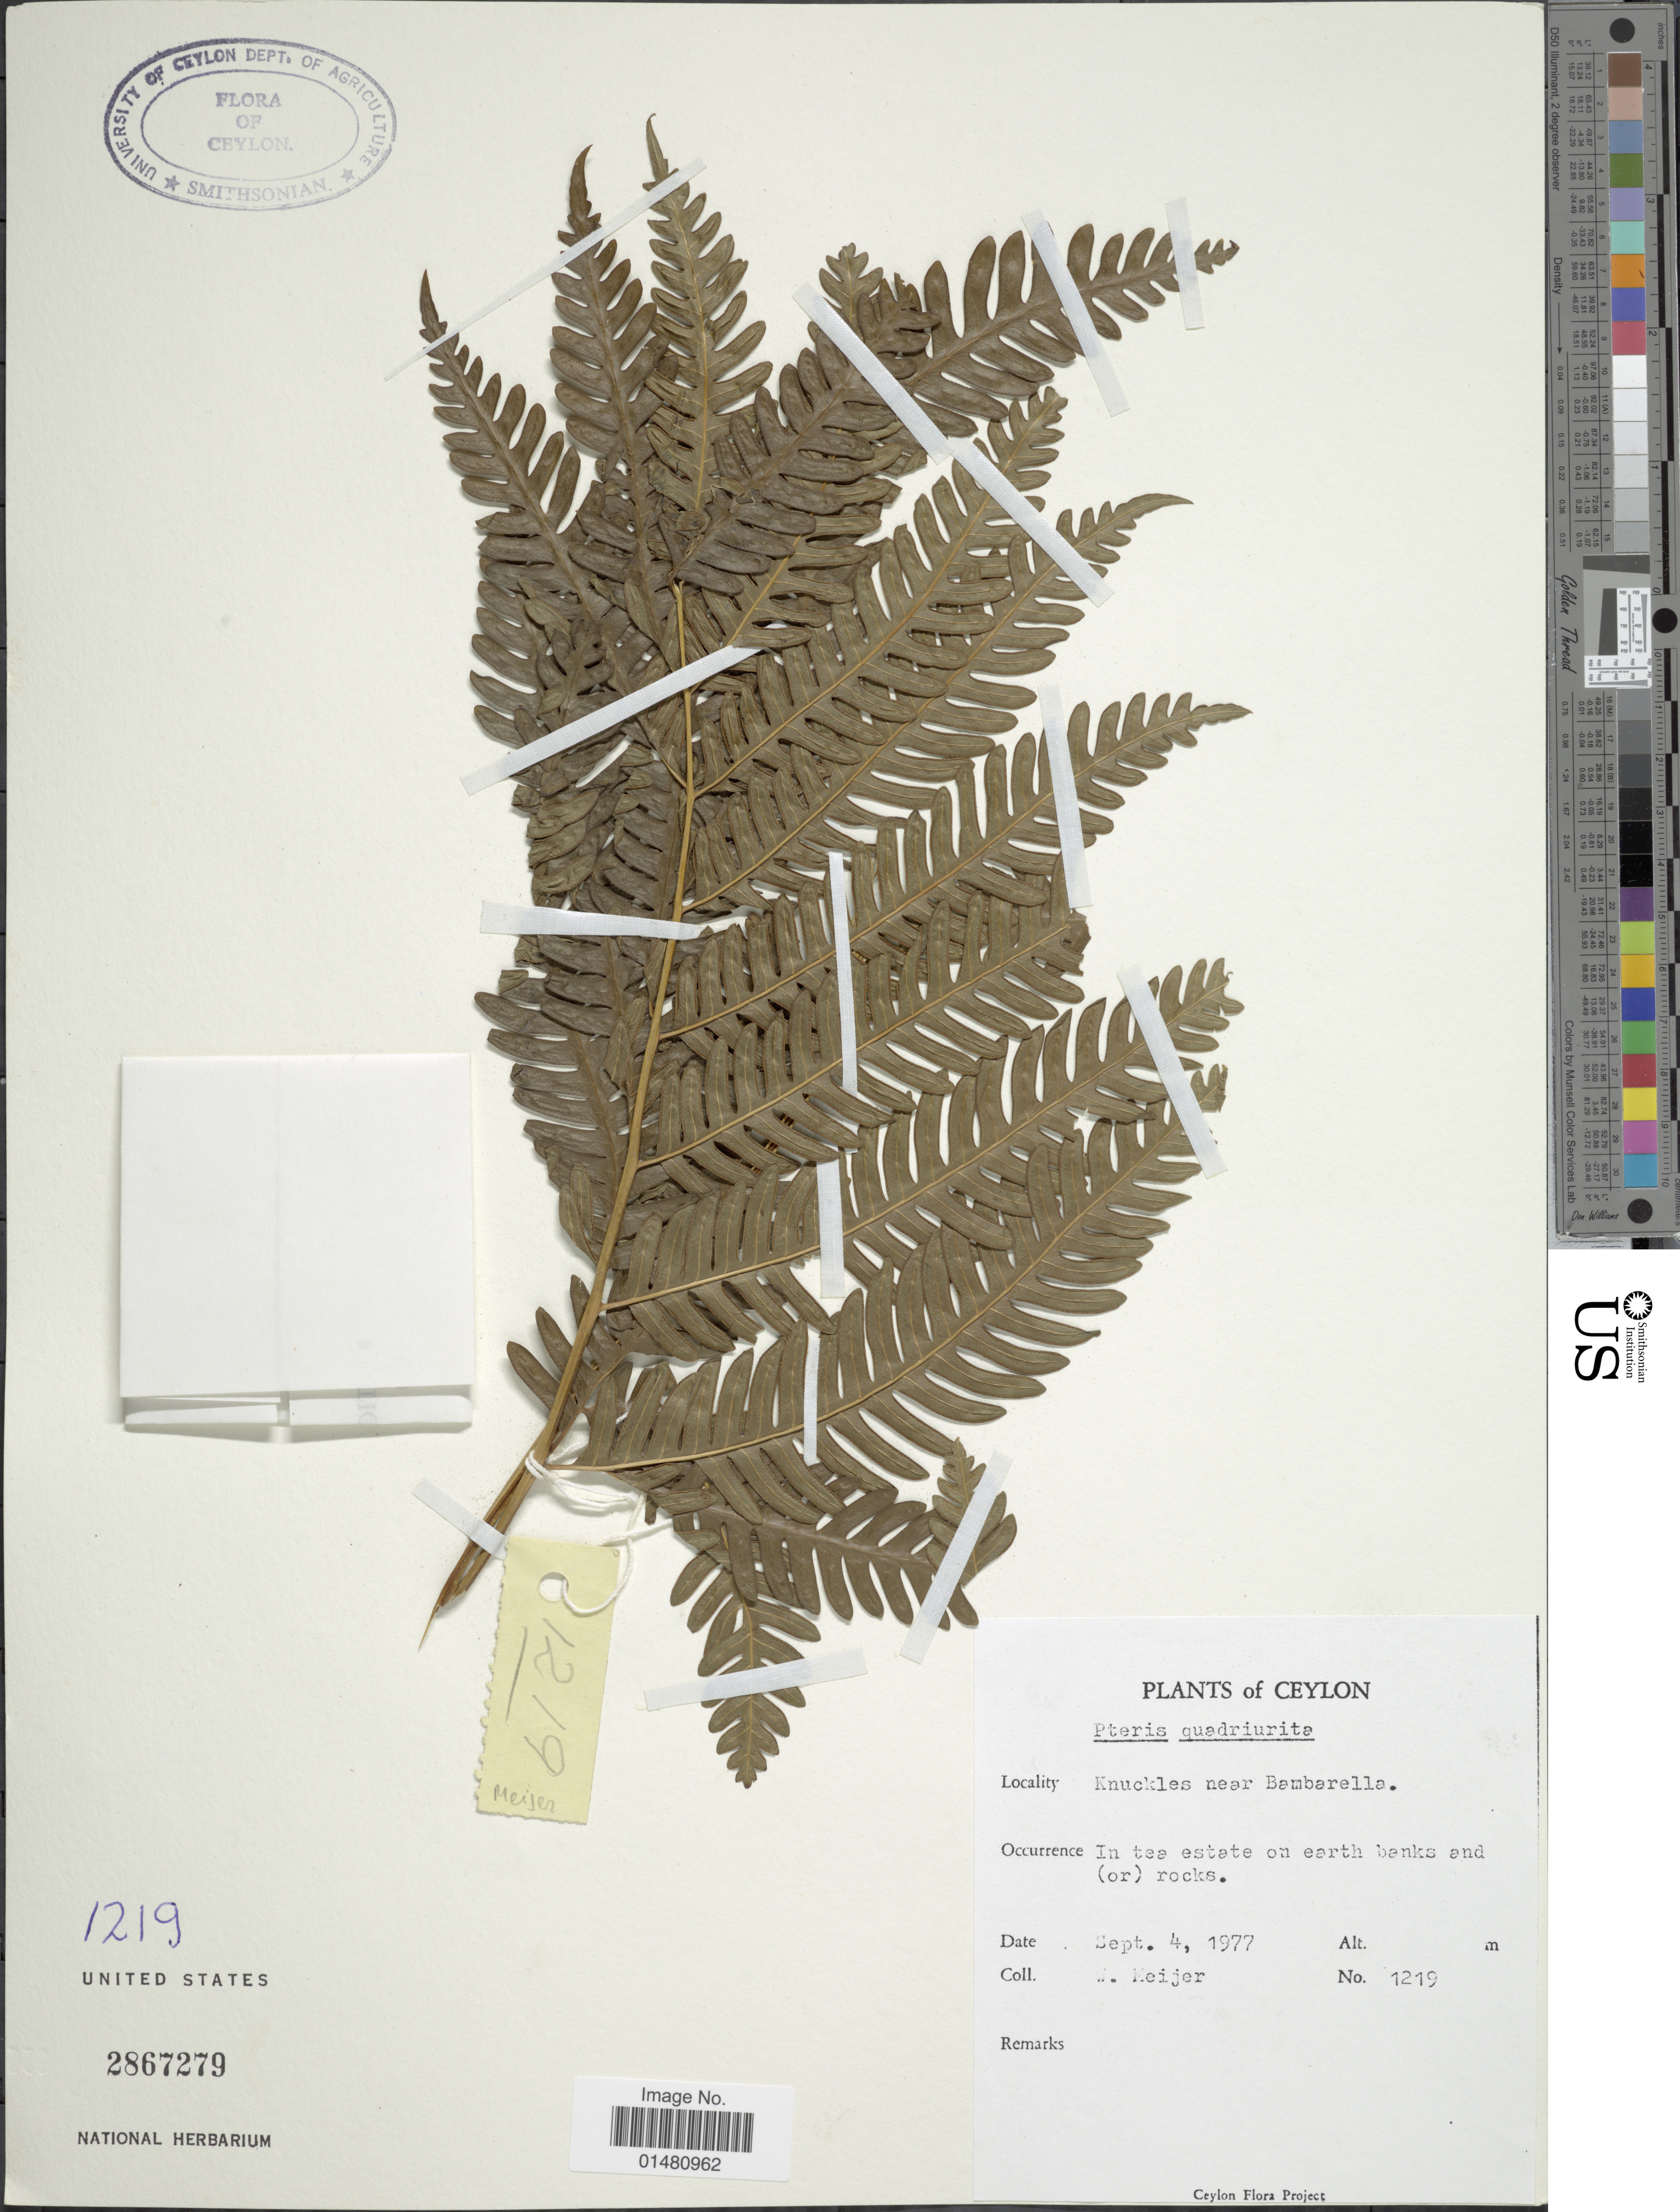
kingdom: Plantae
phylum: Tracheophyta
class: Polypodiopsida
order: Polypodiales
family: Pteridaceae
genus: Pteris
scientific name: Pteris quadriaurita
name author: Retz.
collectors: W. Meijer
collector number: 1219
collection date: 1977-09-04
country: Sri Lanka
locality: Ceylon, Knuckles near Bambarella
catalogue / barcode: US 2867279